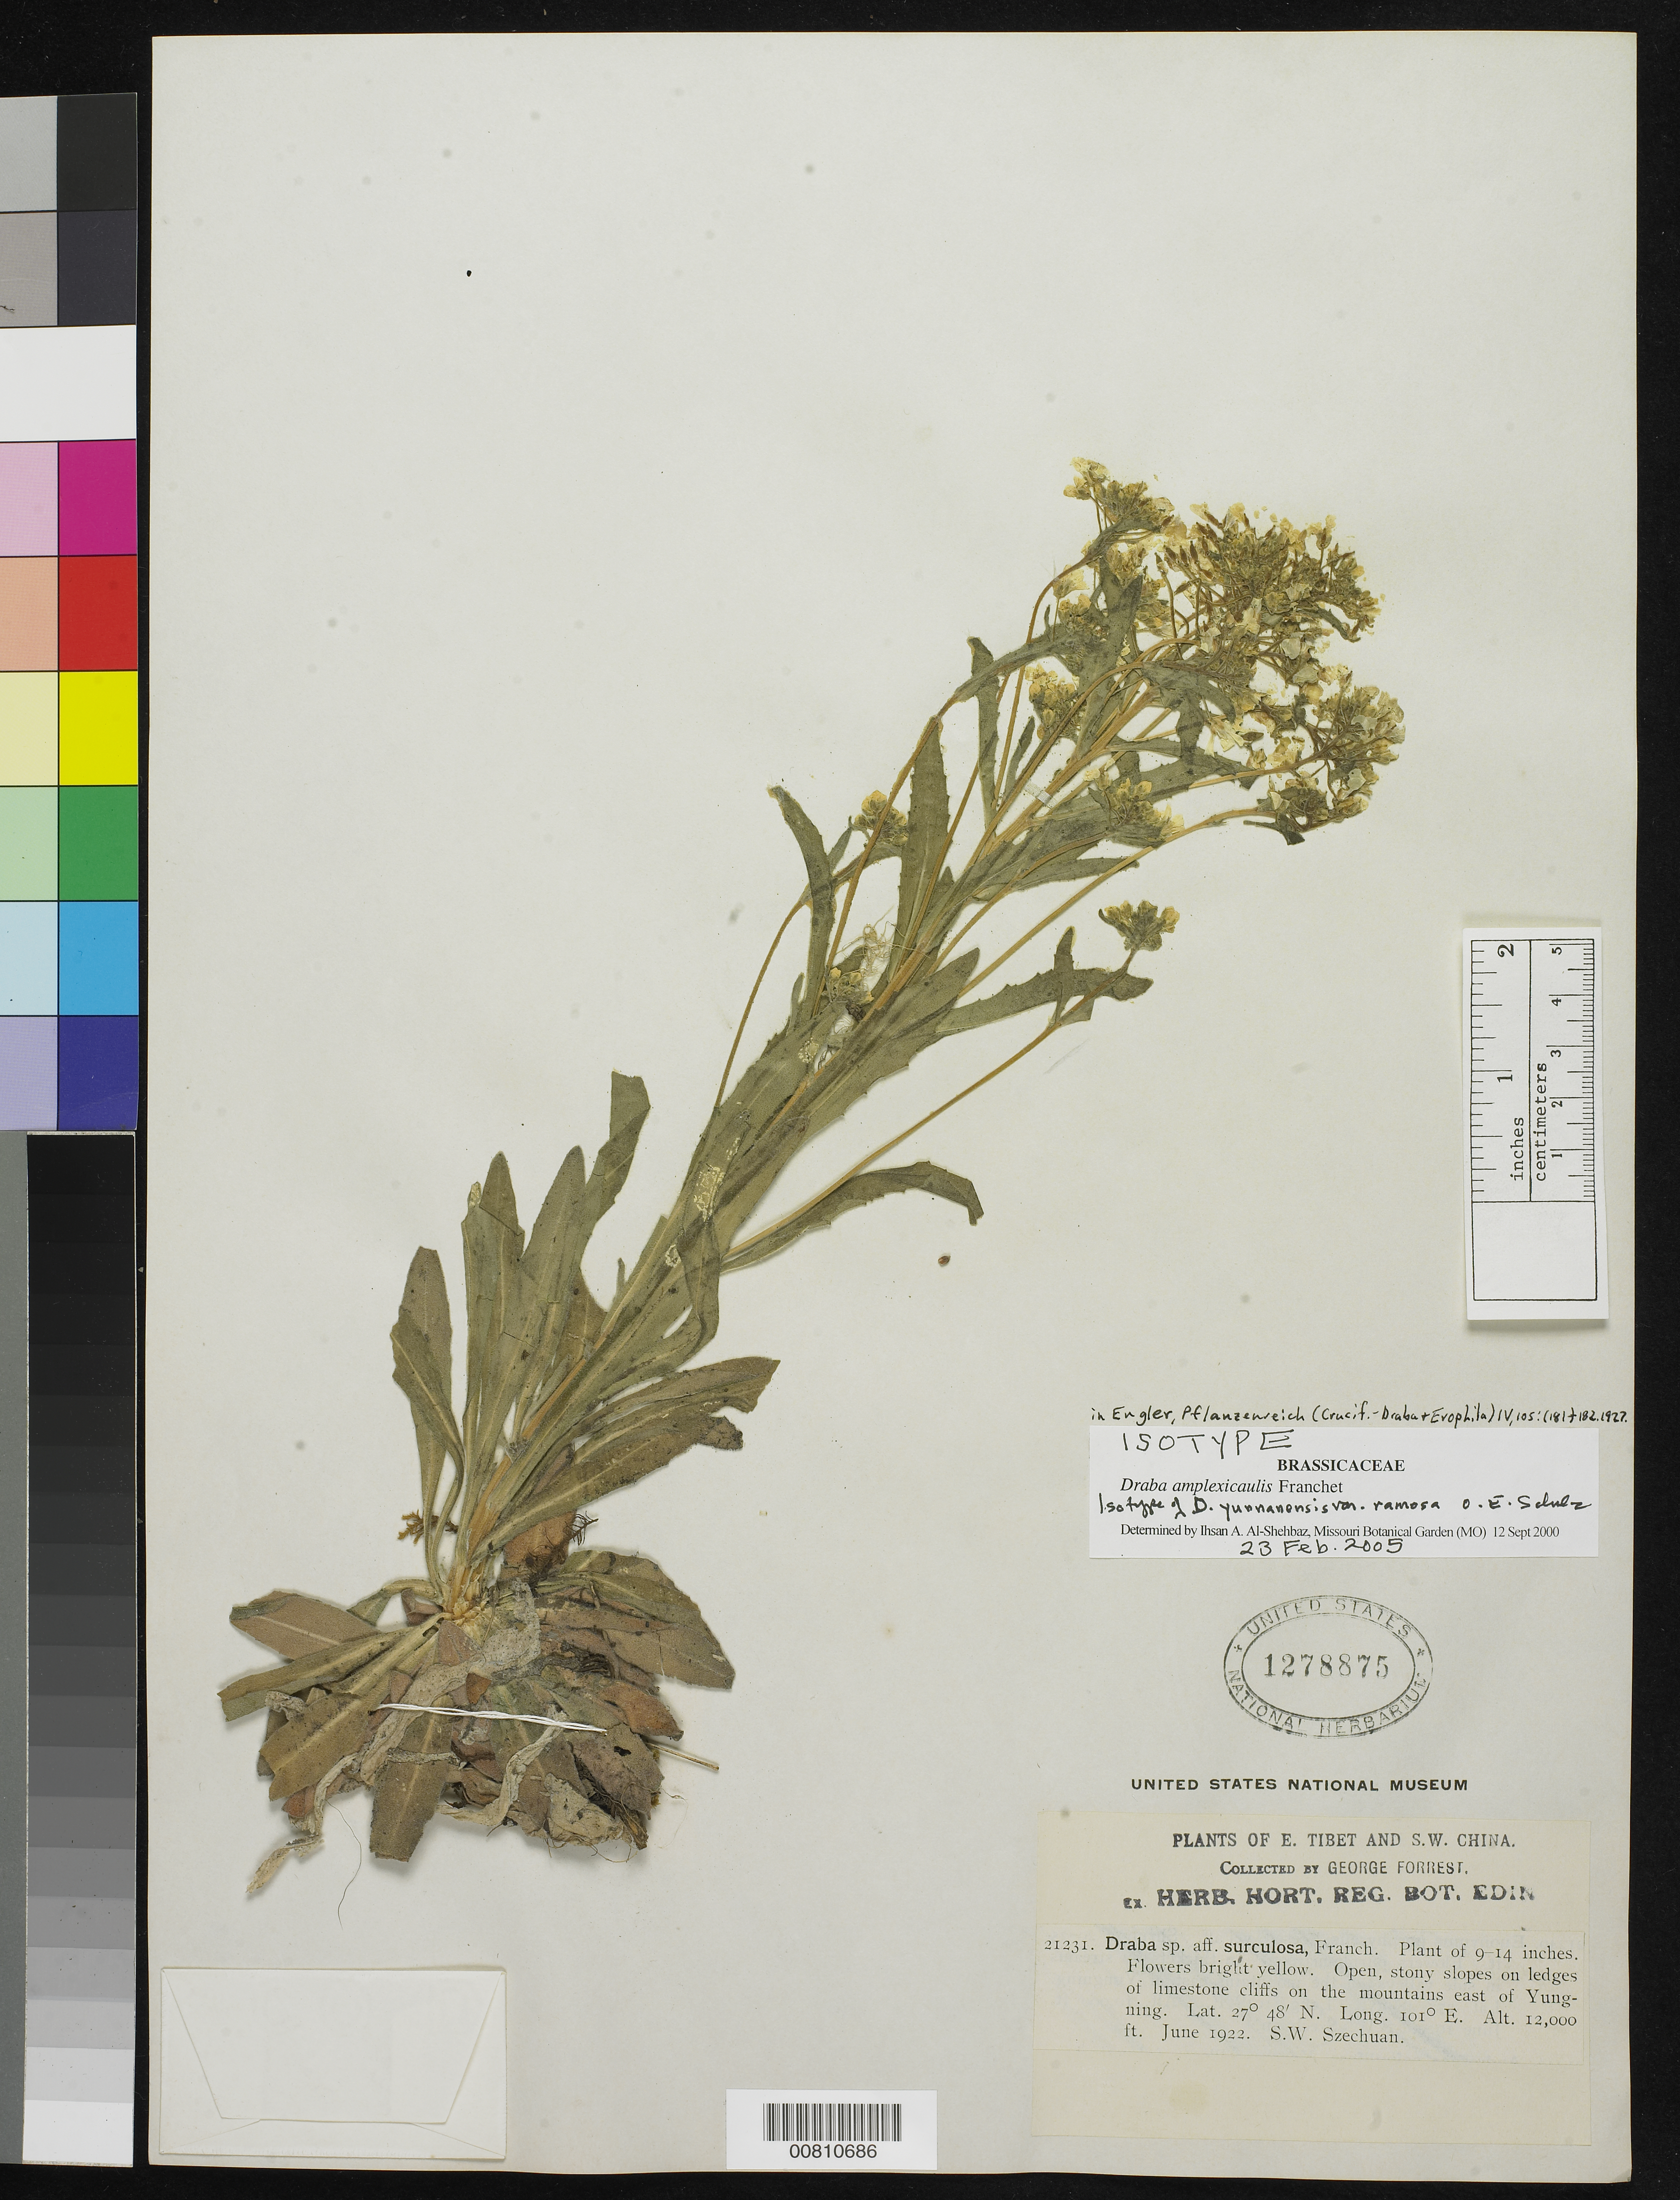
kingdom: Plantae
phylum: Tracheophyta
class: Magnoliopsida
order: Brassicales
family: Brassicaceae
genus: Draba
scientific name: Draba yunnanensis var. ramosa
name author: O.E. Schulz in Engl.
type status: Isotype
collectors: G. Forrest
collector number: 21231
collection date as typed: Jun 1922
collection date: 1922-06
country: China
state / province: Sichuan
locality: Open, stony slopes on ledges of limestone cliffs on the mountains east of Yungning, S.W. Szechuan.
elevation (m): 3658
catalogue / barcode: US 1278875